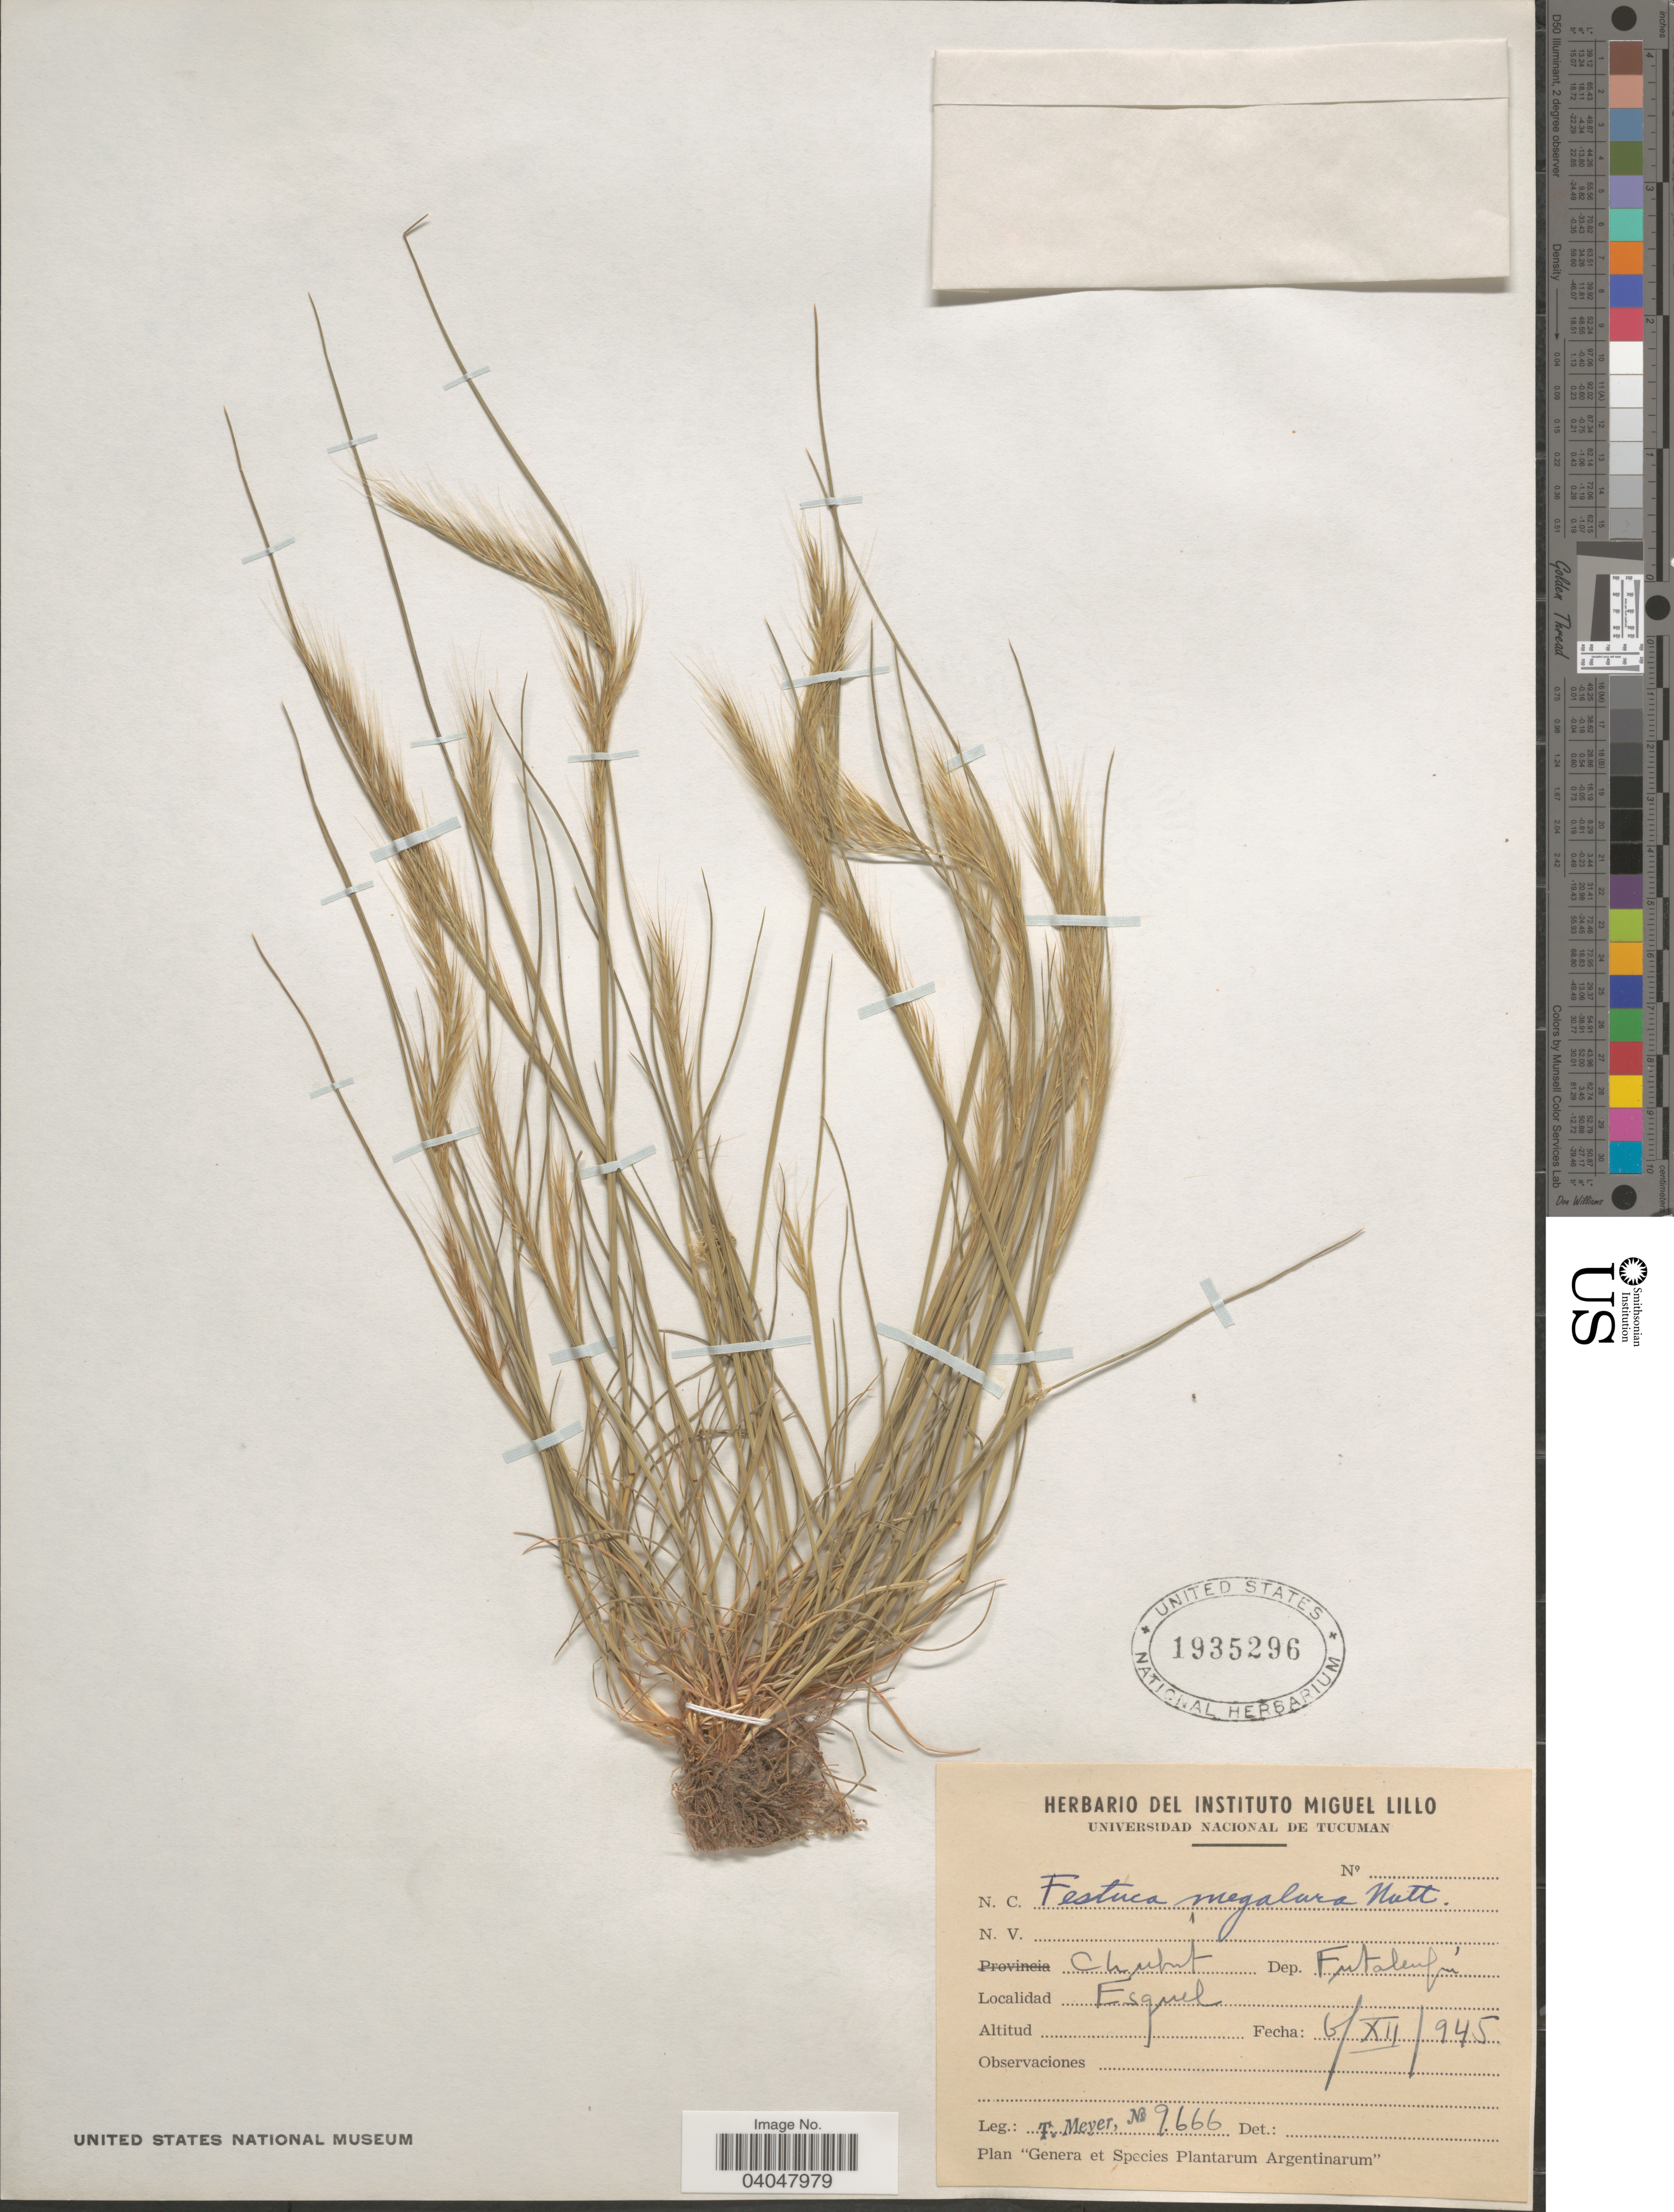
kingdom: Plantae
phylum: Tracheophyta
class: Liliopsida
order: Poales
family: Poaceae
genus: Festuca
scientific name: Festuca megalura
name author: Nutt.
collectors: T. Meyer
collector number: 9666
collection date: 1945-12-06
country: Argentina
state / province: Chubut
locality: Dep. Futalenfú. Esquel.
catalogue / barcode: US 1935296